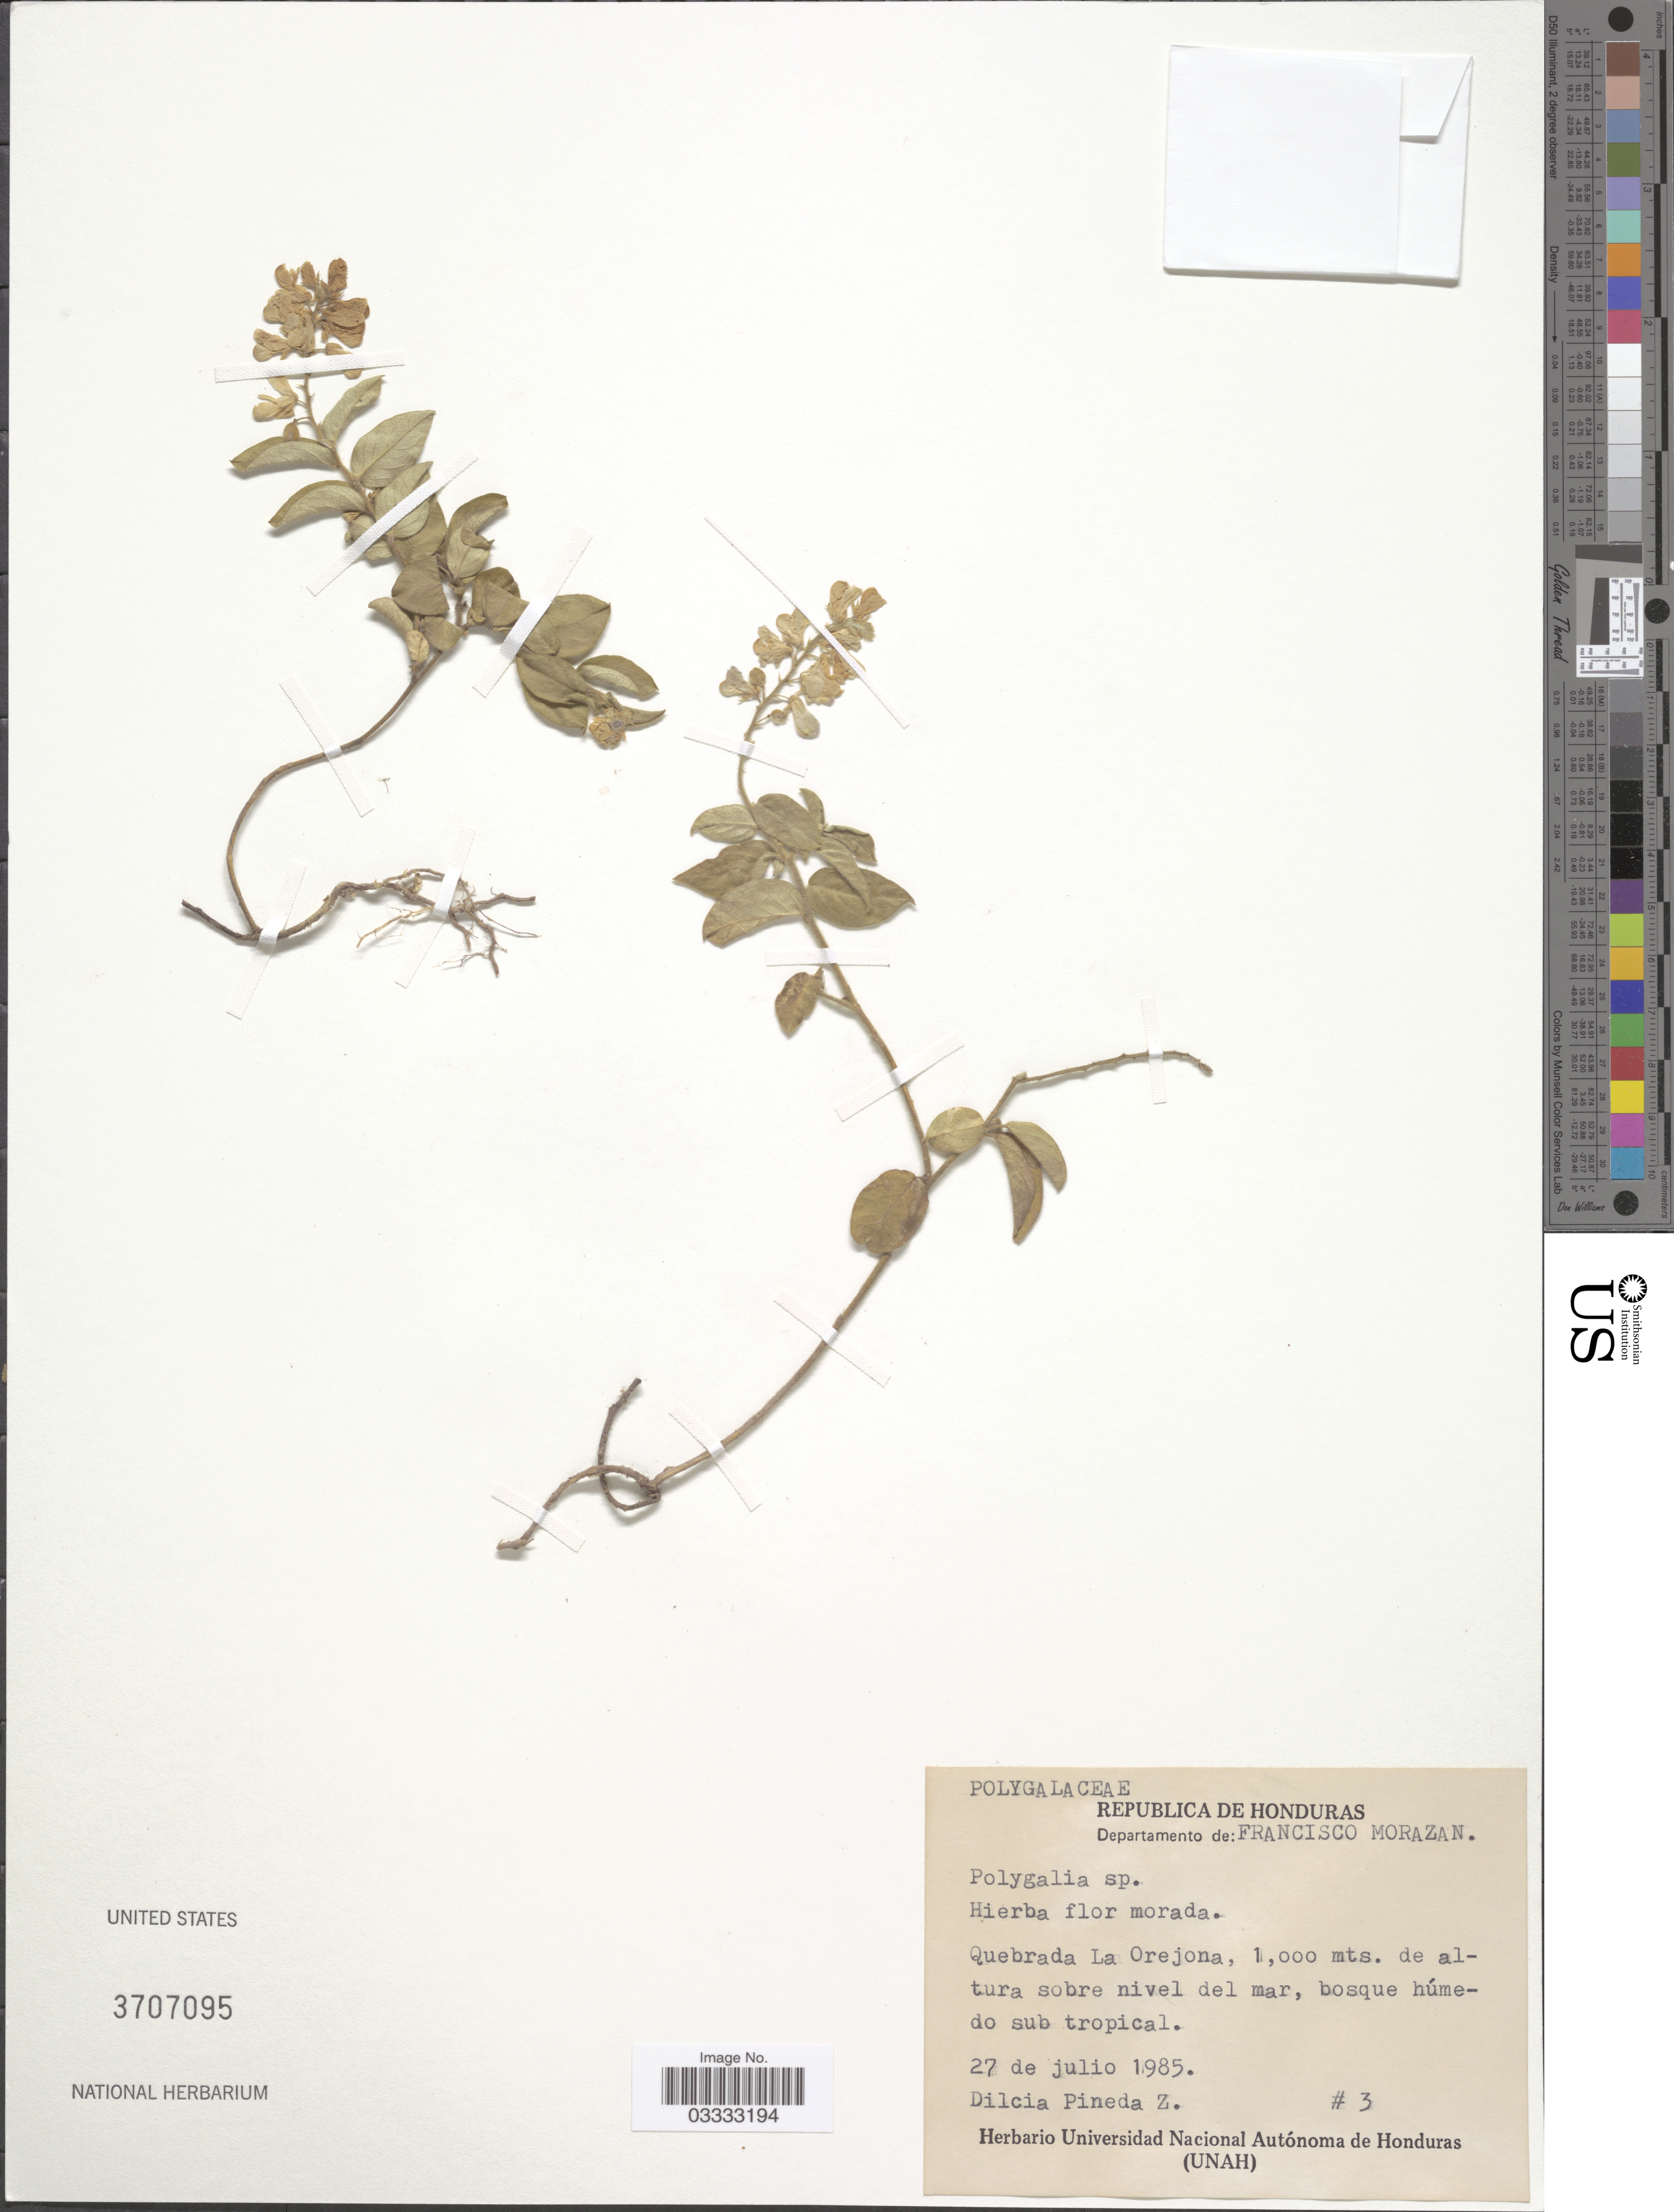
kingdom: Plantae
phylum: Tracheophyta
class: Magnoliopsida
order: Fabales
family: Polygalaceae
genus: Polygala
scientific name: Polygala sp.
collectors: D. Zelaya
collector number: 3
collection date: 1985-07-27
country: Honduras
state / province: Fco. Morazán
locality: Departamento de: Francisco Morazán. Quebrada La Orejona.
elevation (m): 1000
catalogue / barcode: US 3707095